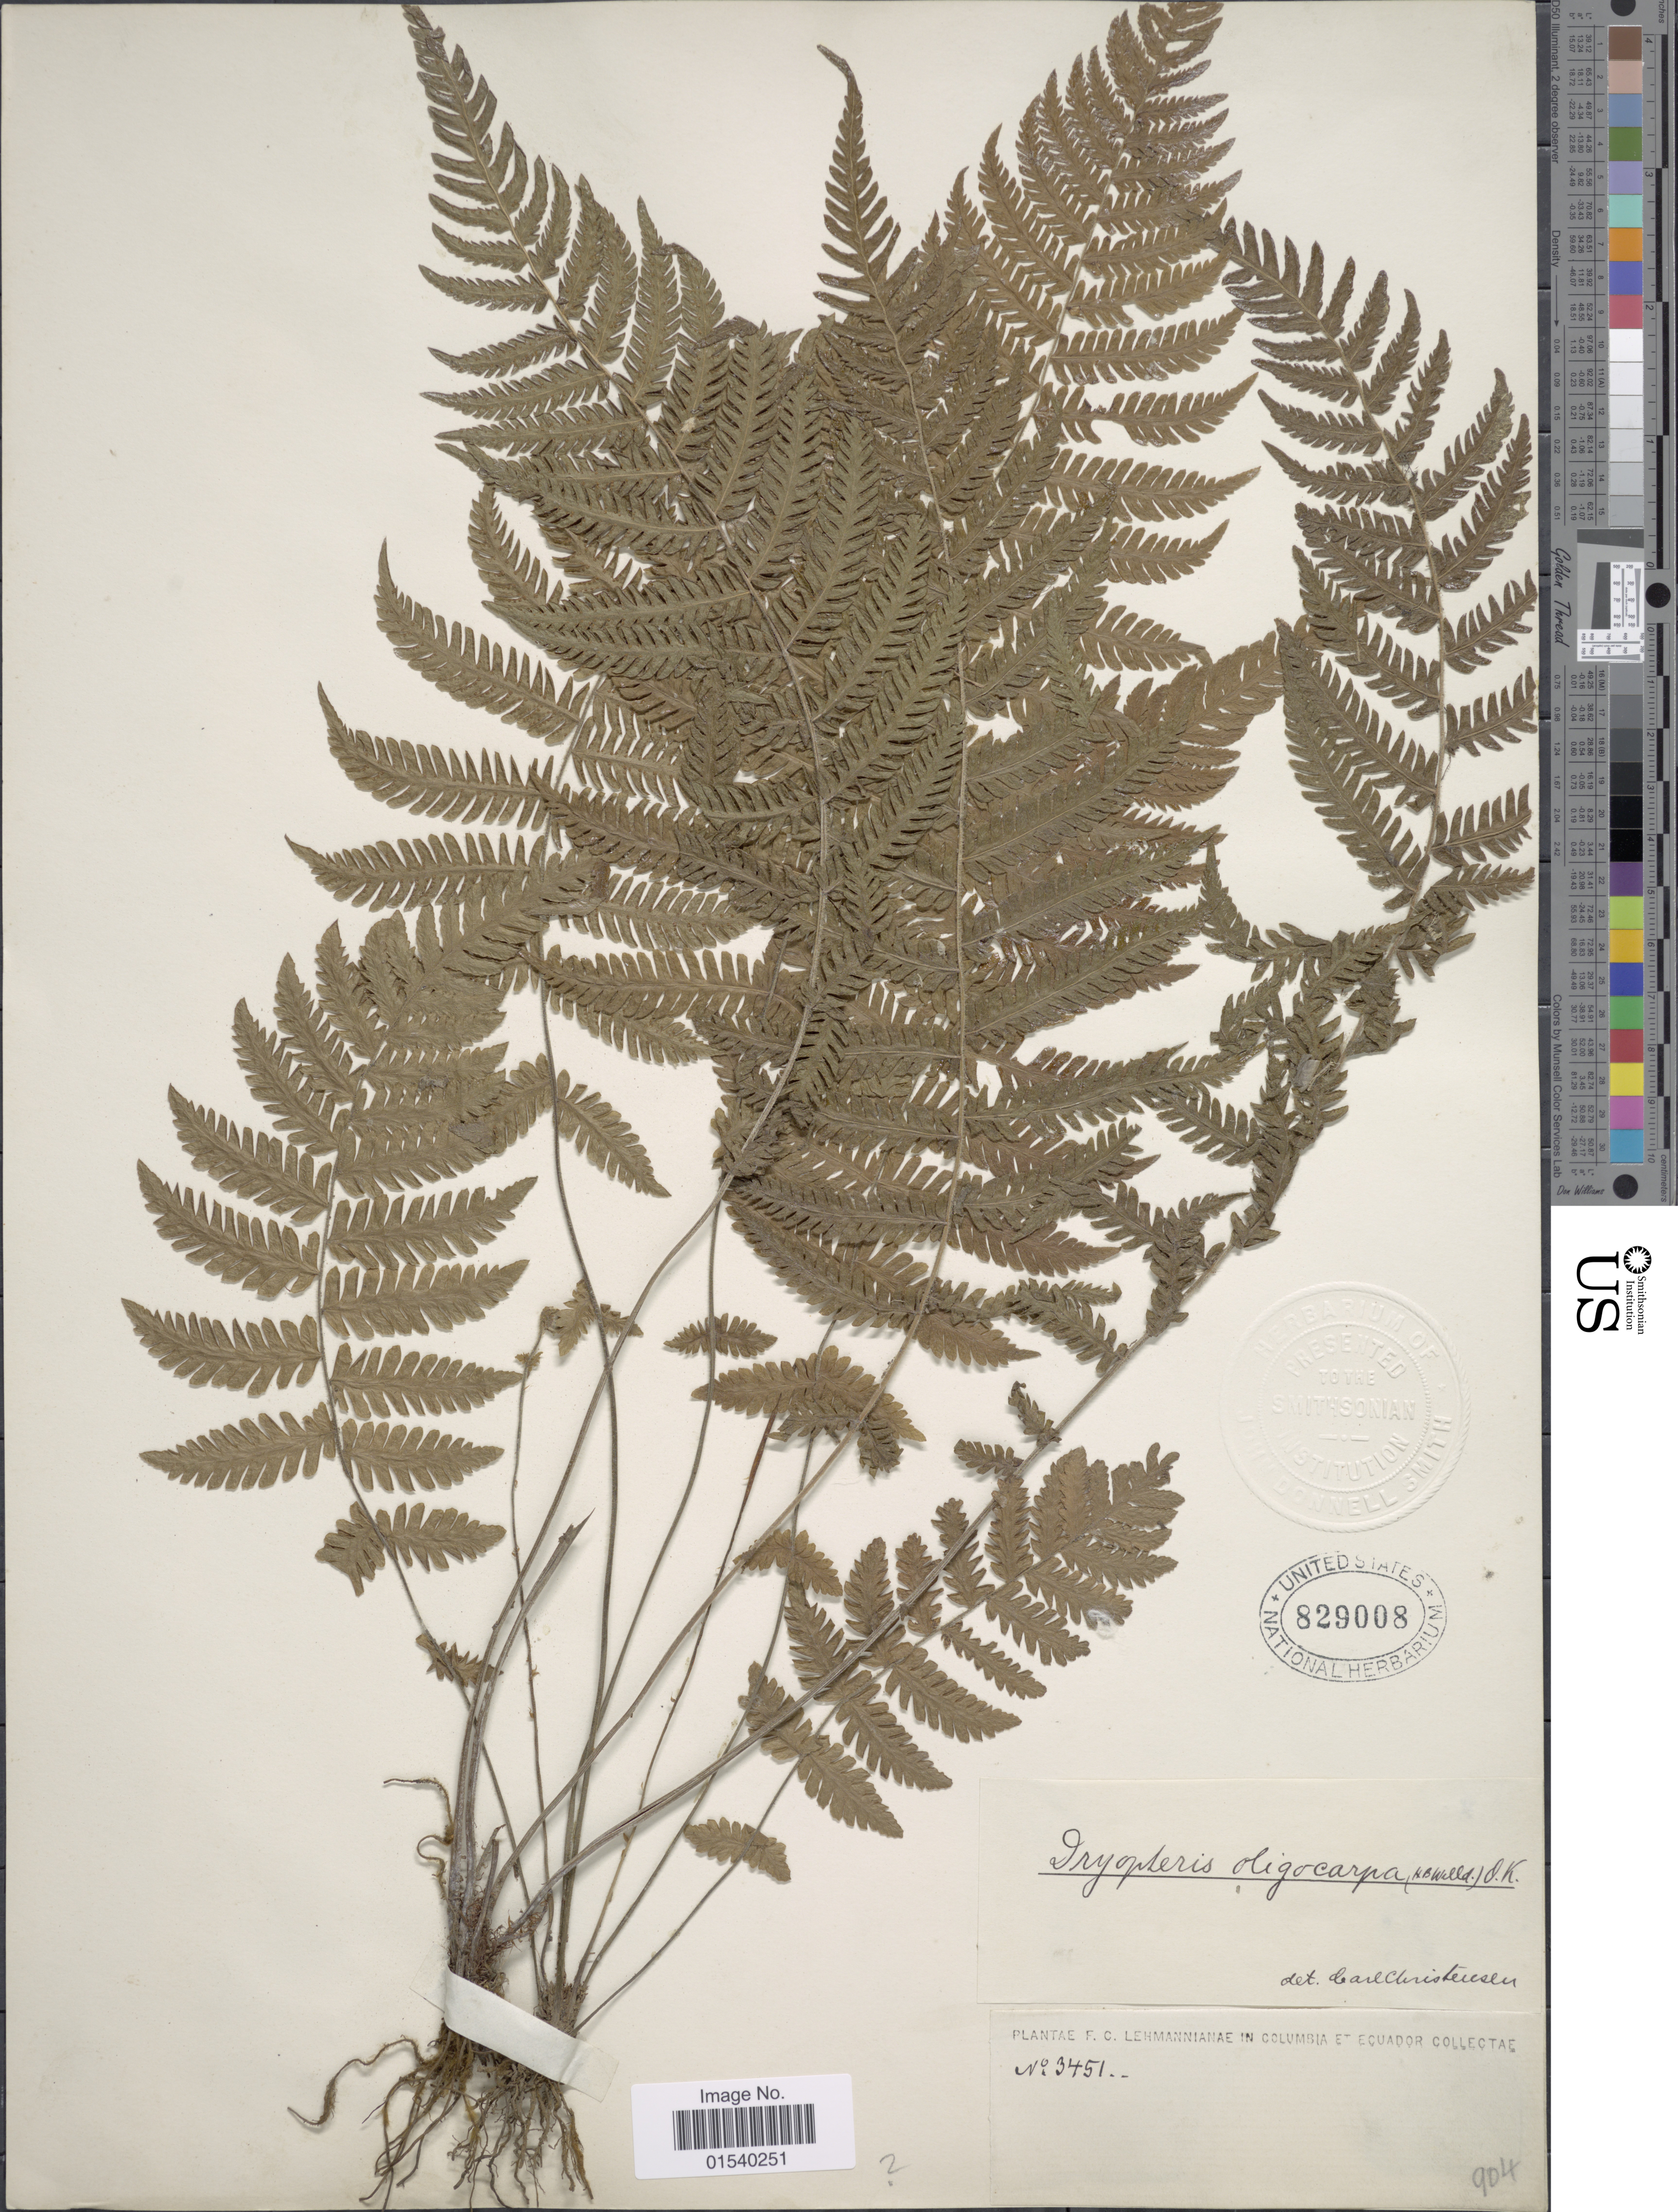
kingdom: Plantae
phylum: Tracheophyta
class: Polypodiopsida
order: Polypodiales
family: Thelypteridaceae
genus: Amauropelta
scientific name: Amauropelta oligocarpa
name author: (Humb. & Bonpl. ex Willd.) Pic. Serm.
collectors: F. C. Lehmann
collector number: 3451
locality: Colombia et Ecuador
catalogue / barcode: US 829008